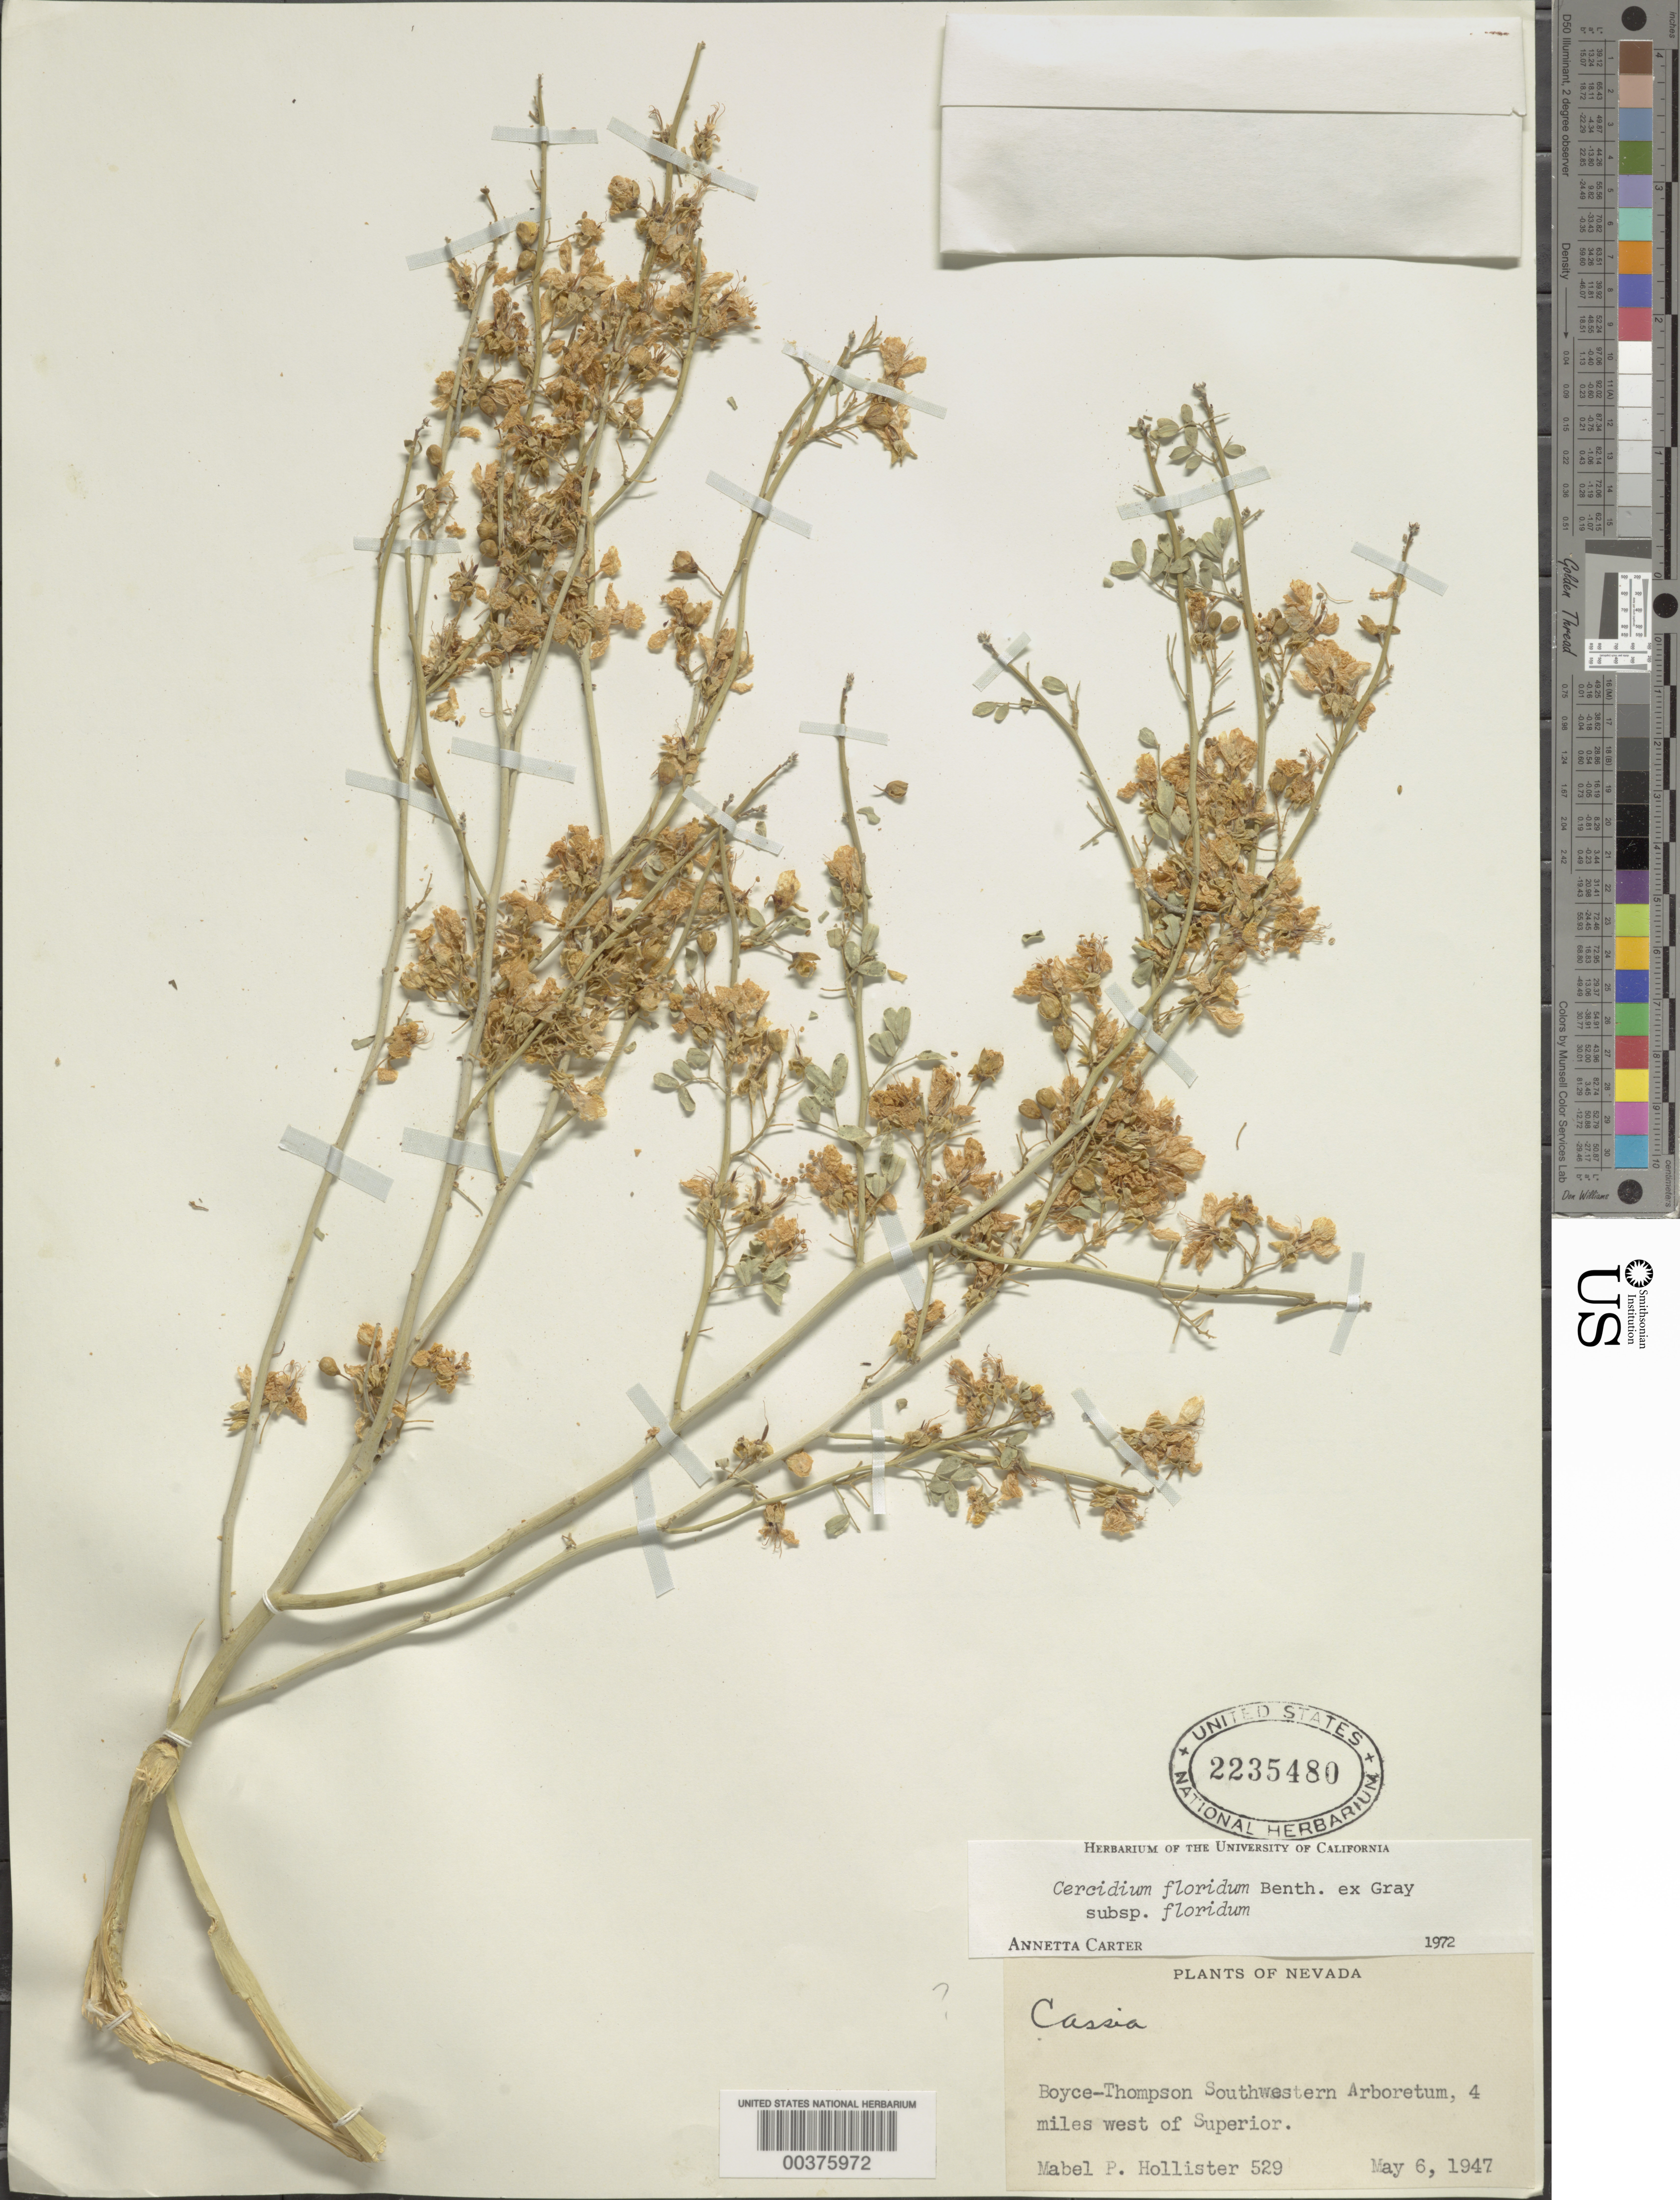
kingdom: Plantae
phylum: Tracheophyta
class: Magnoliopsida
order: Fabales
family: Fabaceae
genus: Parkinsonia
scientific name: Parkinsonia florida subsp. florida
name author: (Benth. ex A. Gray) S. Watson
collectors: M. Hollister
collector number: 529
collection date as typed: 06 May 1947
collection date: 1947-05-06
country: United States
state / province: Nevada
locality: Boyce-thompson southwestern arboretum, 4 mi w of superior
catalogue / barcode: US 2235480